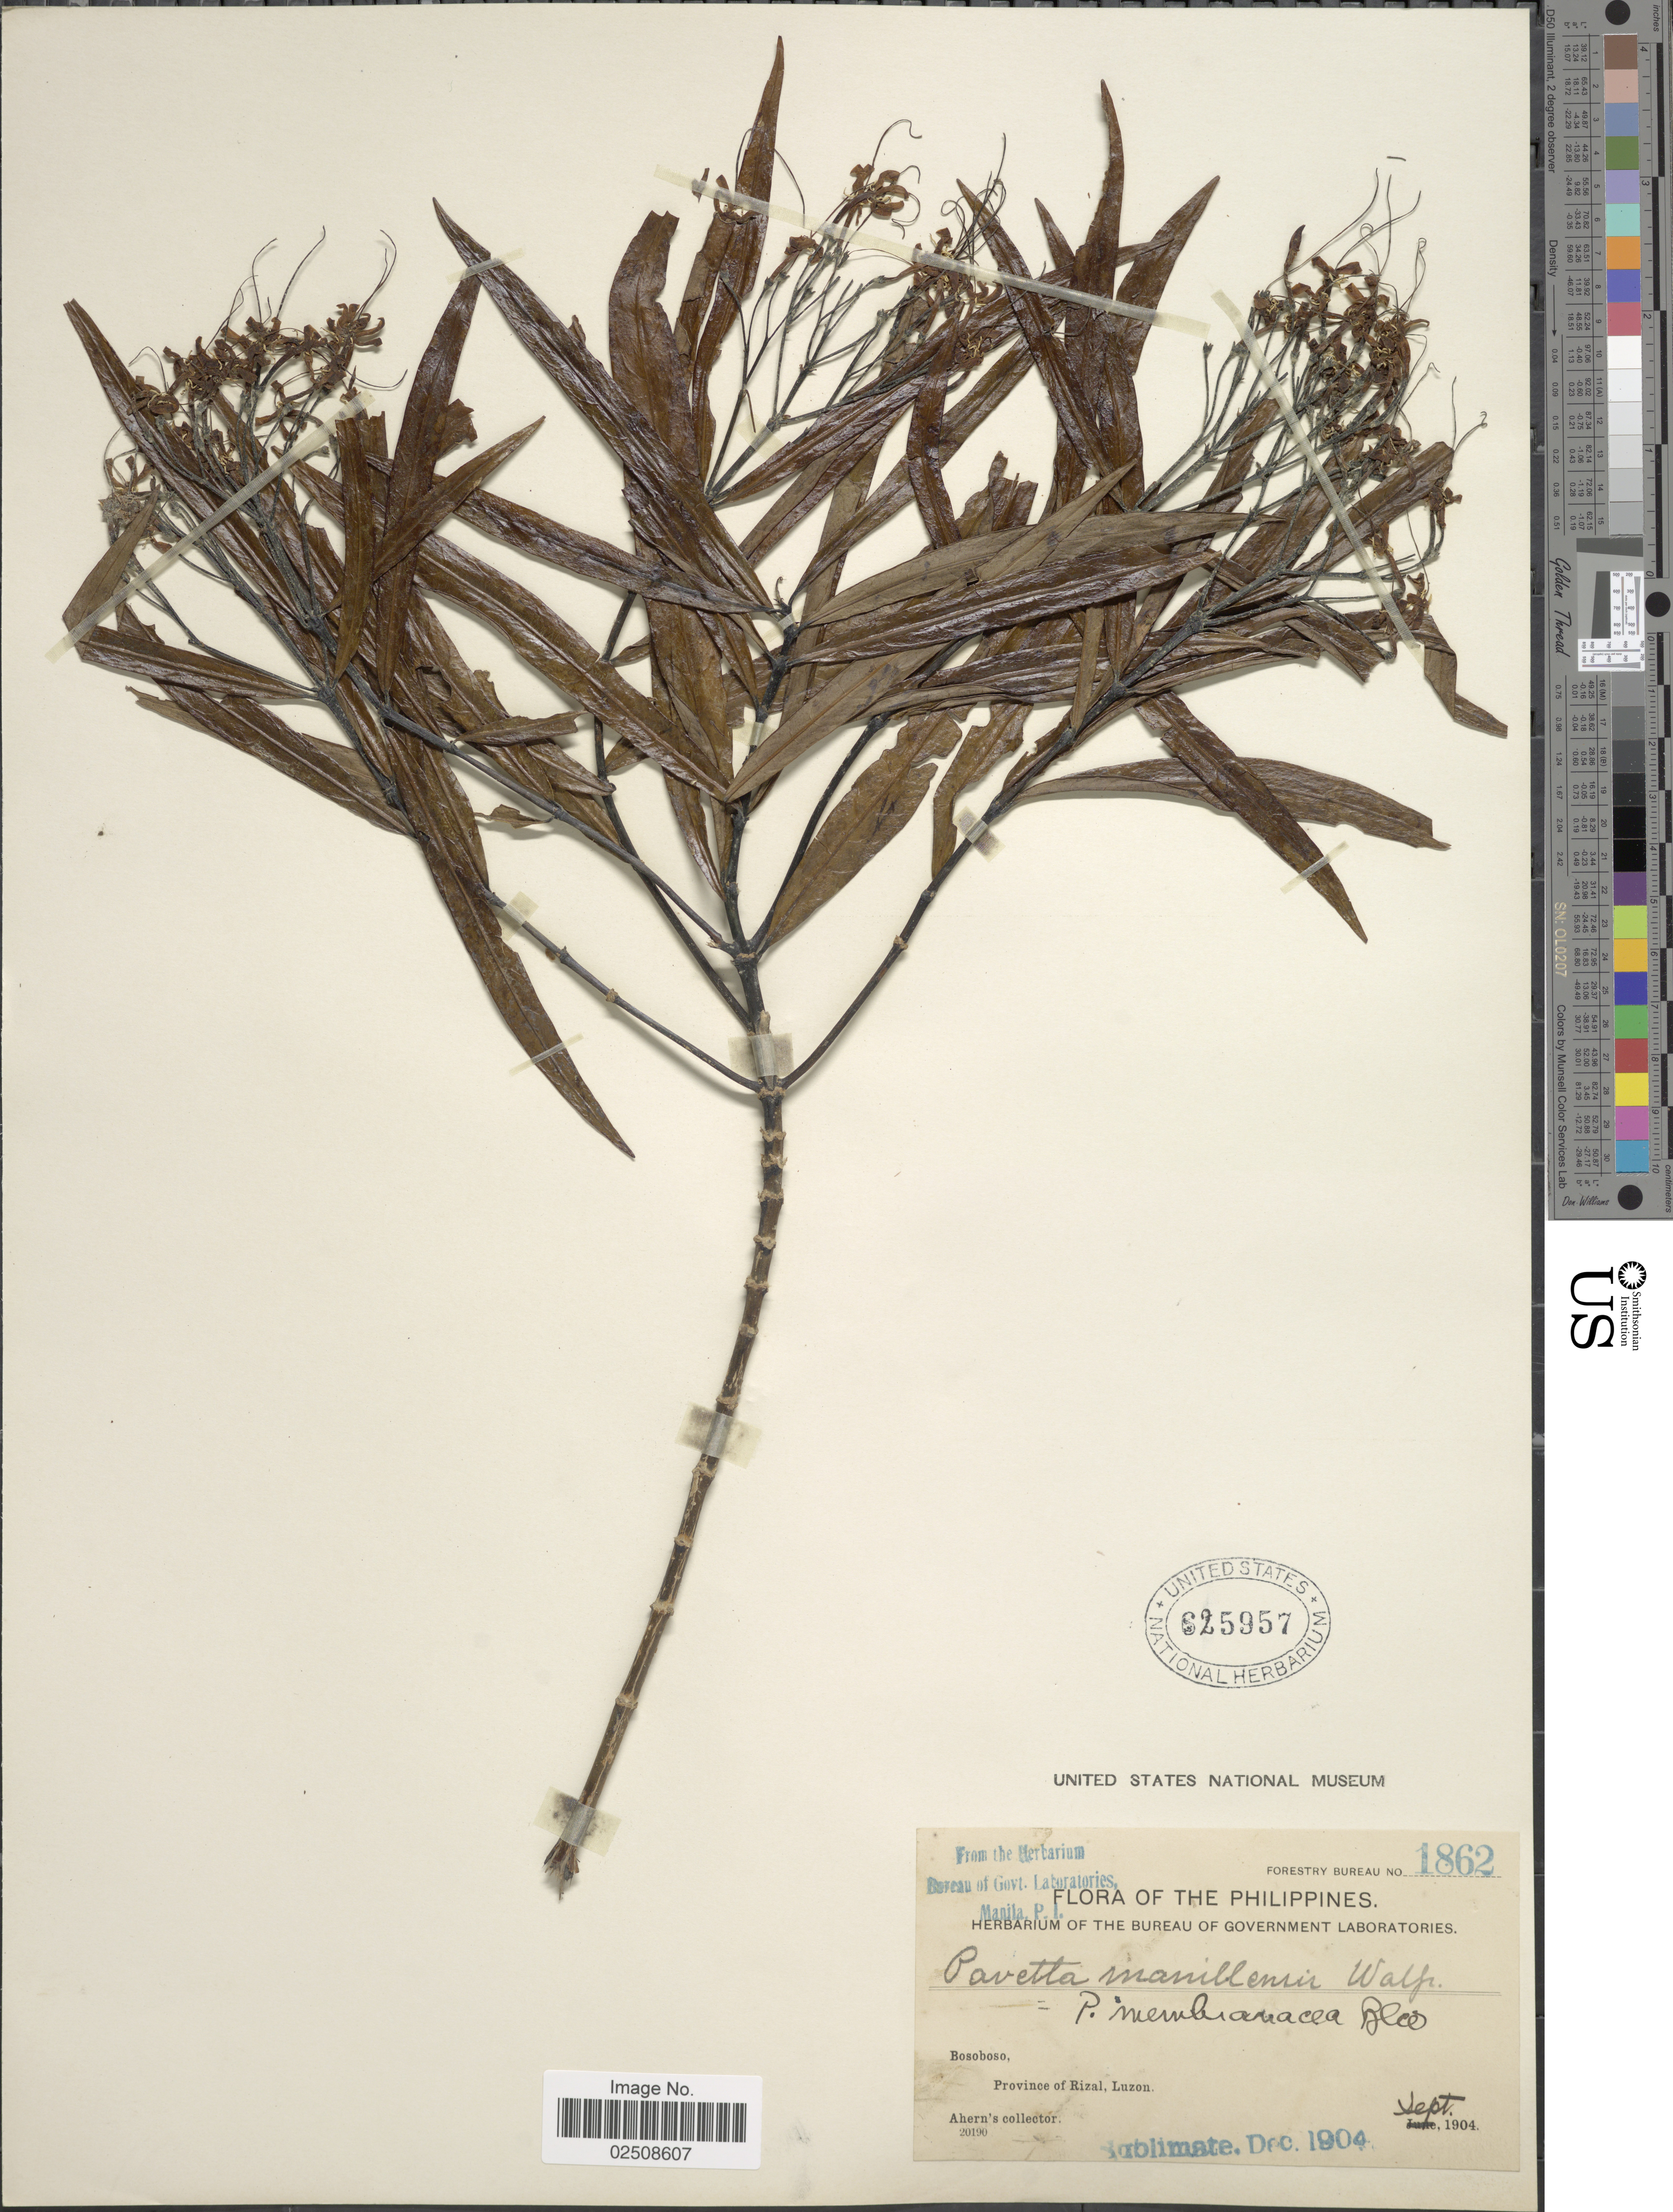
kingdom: Plantae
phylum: Tracheophyta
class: Magnoliopsida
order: Gentianales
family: Rubiaceae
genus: Pavetta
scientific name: Pavetta membranacea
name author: Blanco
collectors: Ahern's collector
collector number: Forestry Bureau 1862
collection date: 1904-09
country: Philippines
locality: Bosoboso, Province of Rizal, Luzon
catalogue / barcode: US 825957